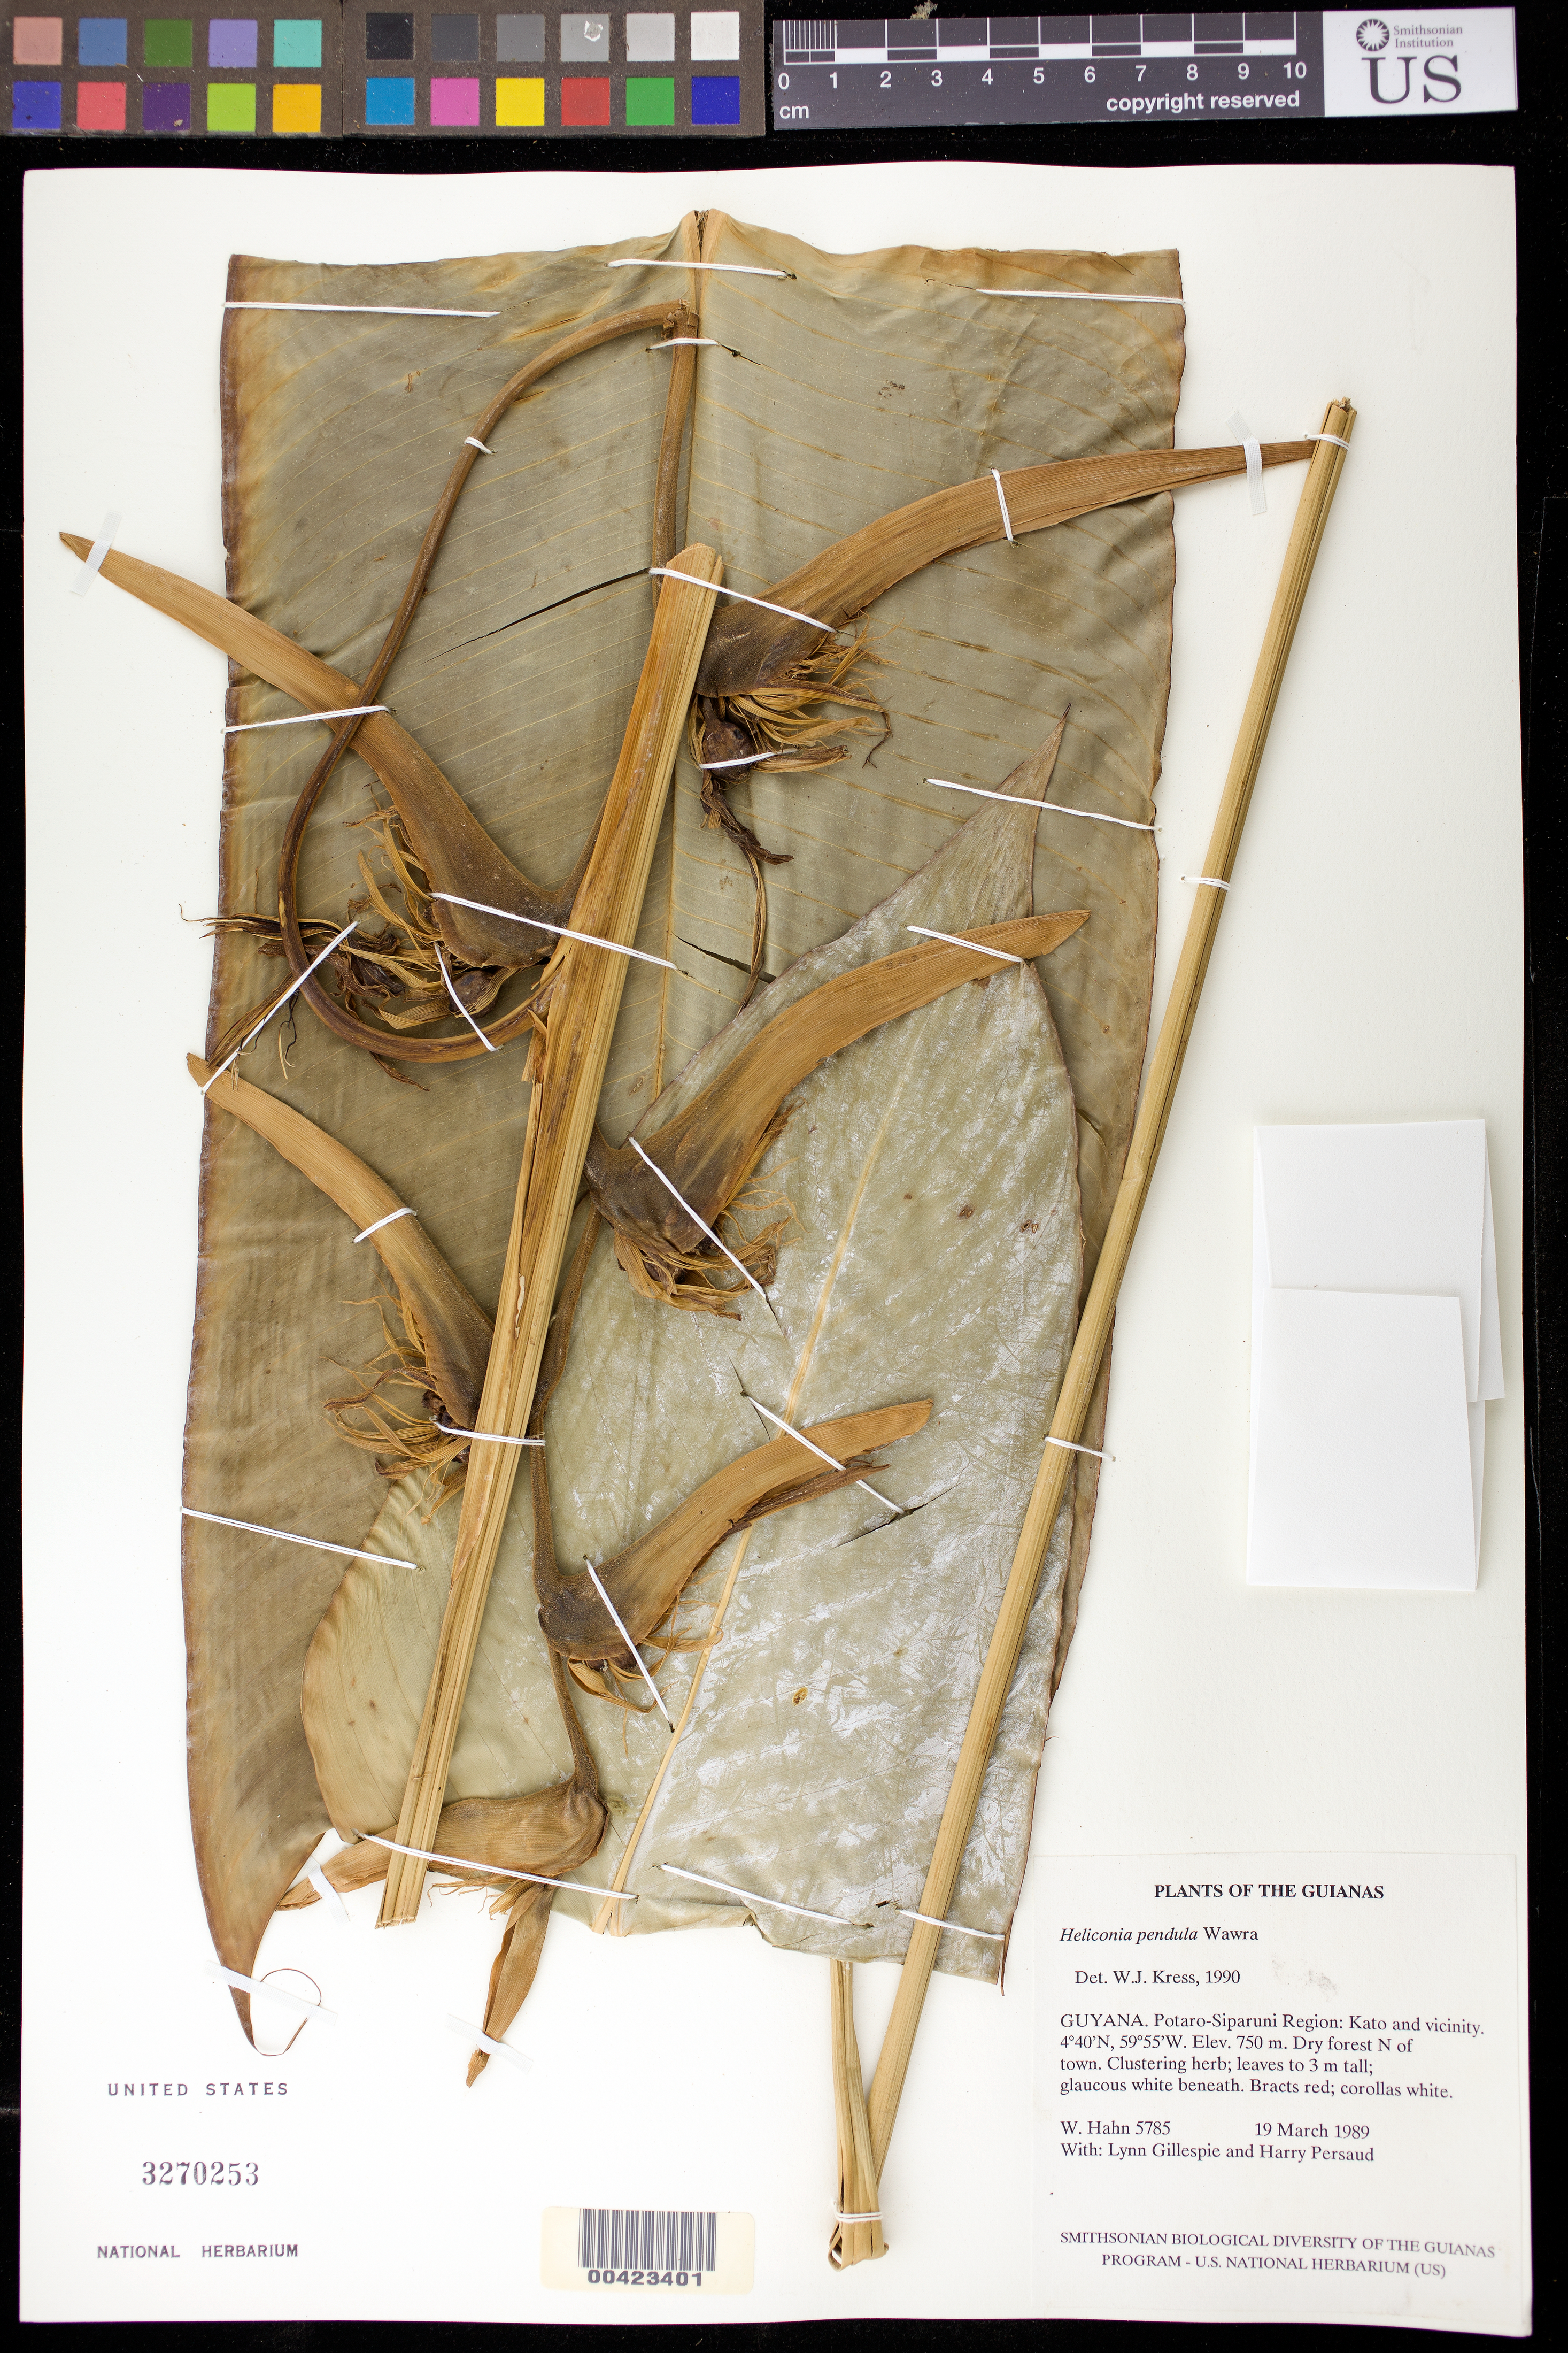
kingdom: Plantae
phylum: Tracheophyta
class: Liliopsida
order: Zingiberales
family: Heliconiaceae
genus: Heliconia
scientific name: Heliconia pendula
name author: Wawra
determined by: Kress, W. J., (US), Smithsonian Institution - National Museum of Natural History (UNITED STATES)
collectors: W. Hahn, L. J. Gillespie & H. Persaud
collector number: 5785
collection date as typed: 19 Mar 1989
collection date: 1989-03-19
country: Guyana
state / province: Potaro-Siparuni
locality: Kato Ara - Mahaica, near Mahaica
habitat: Dry forest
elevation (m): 750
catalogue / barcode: US 3270253